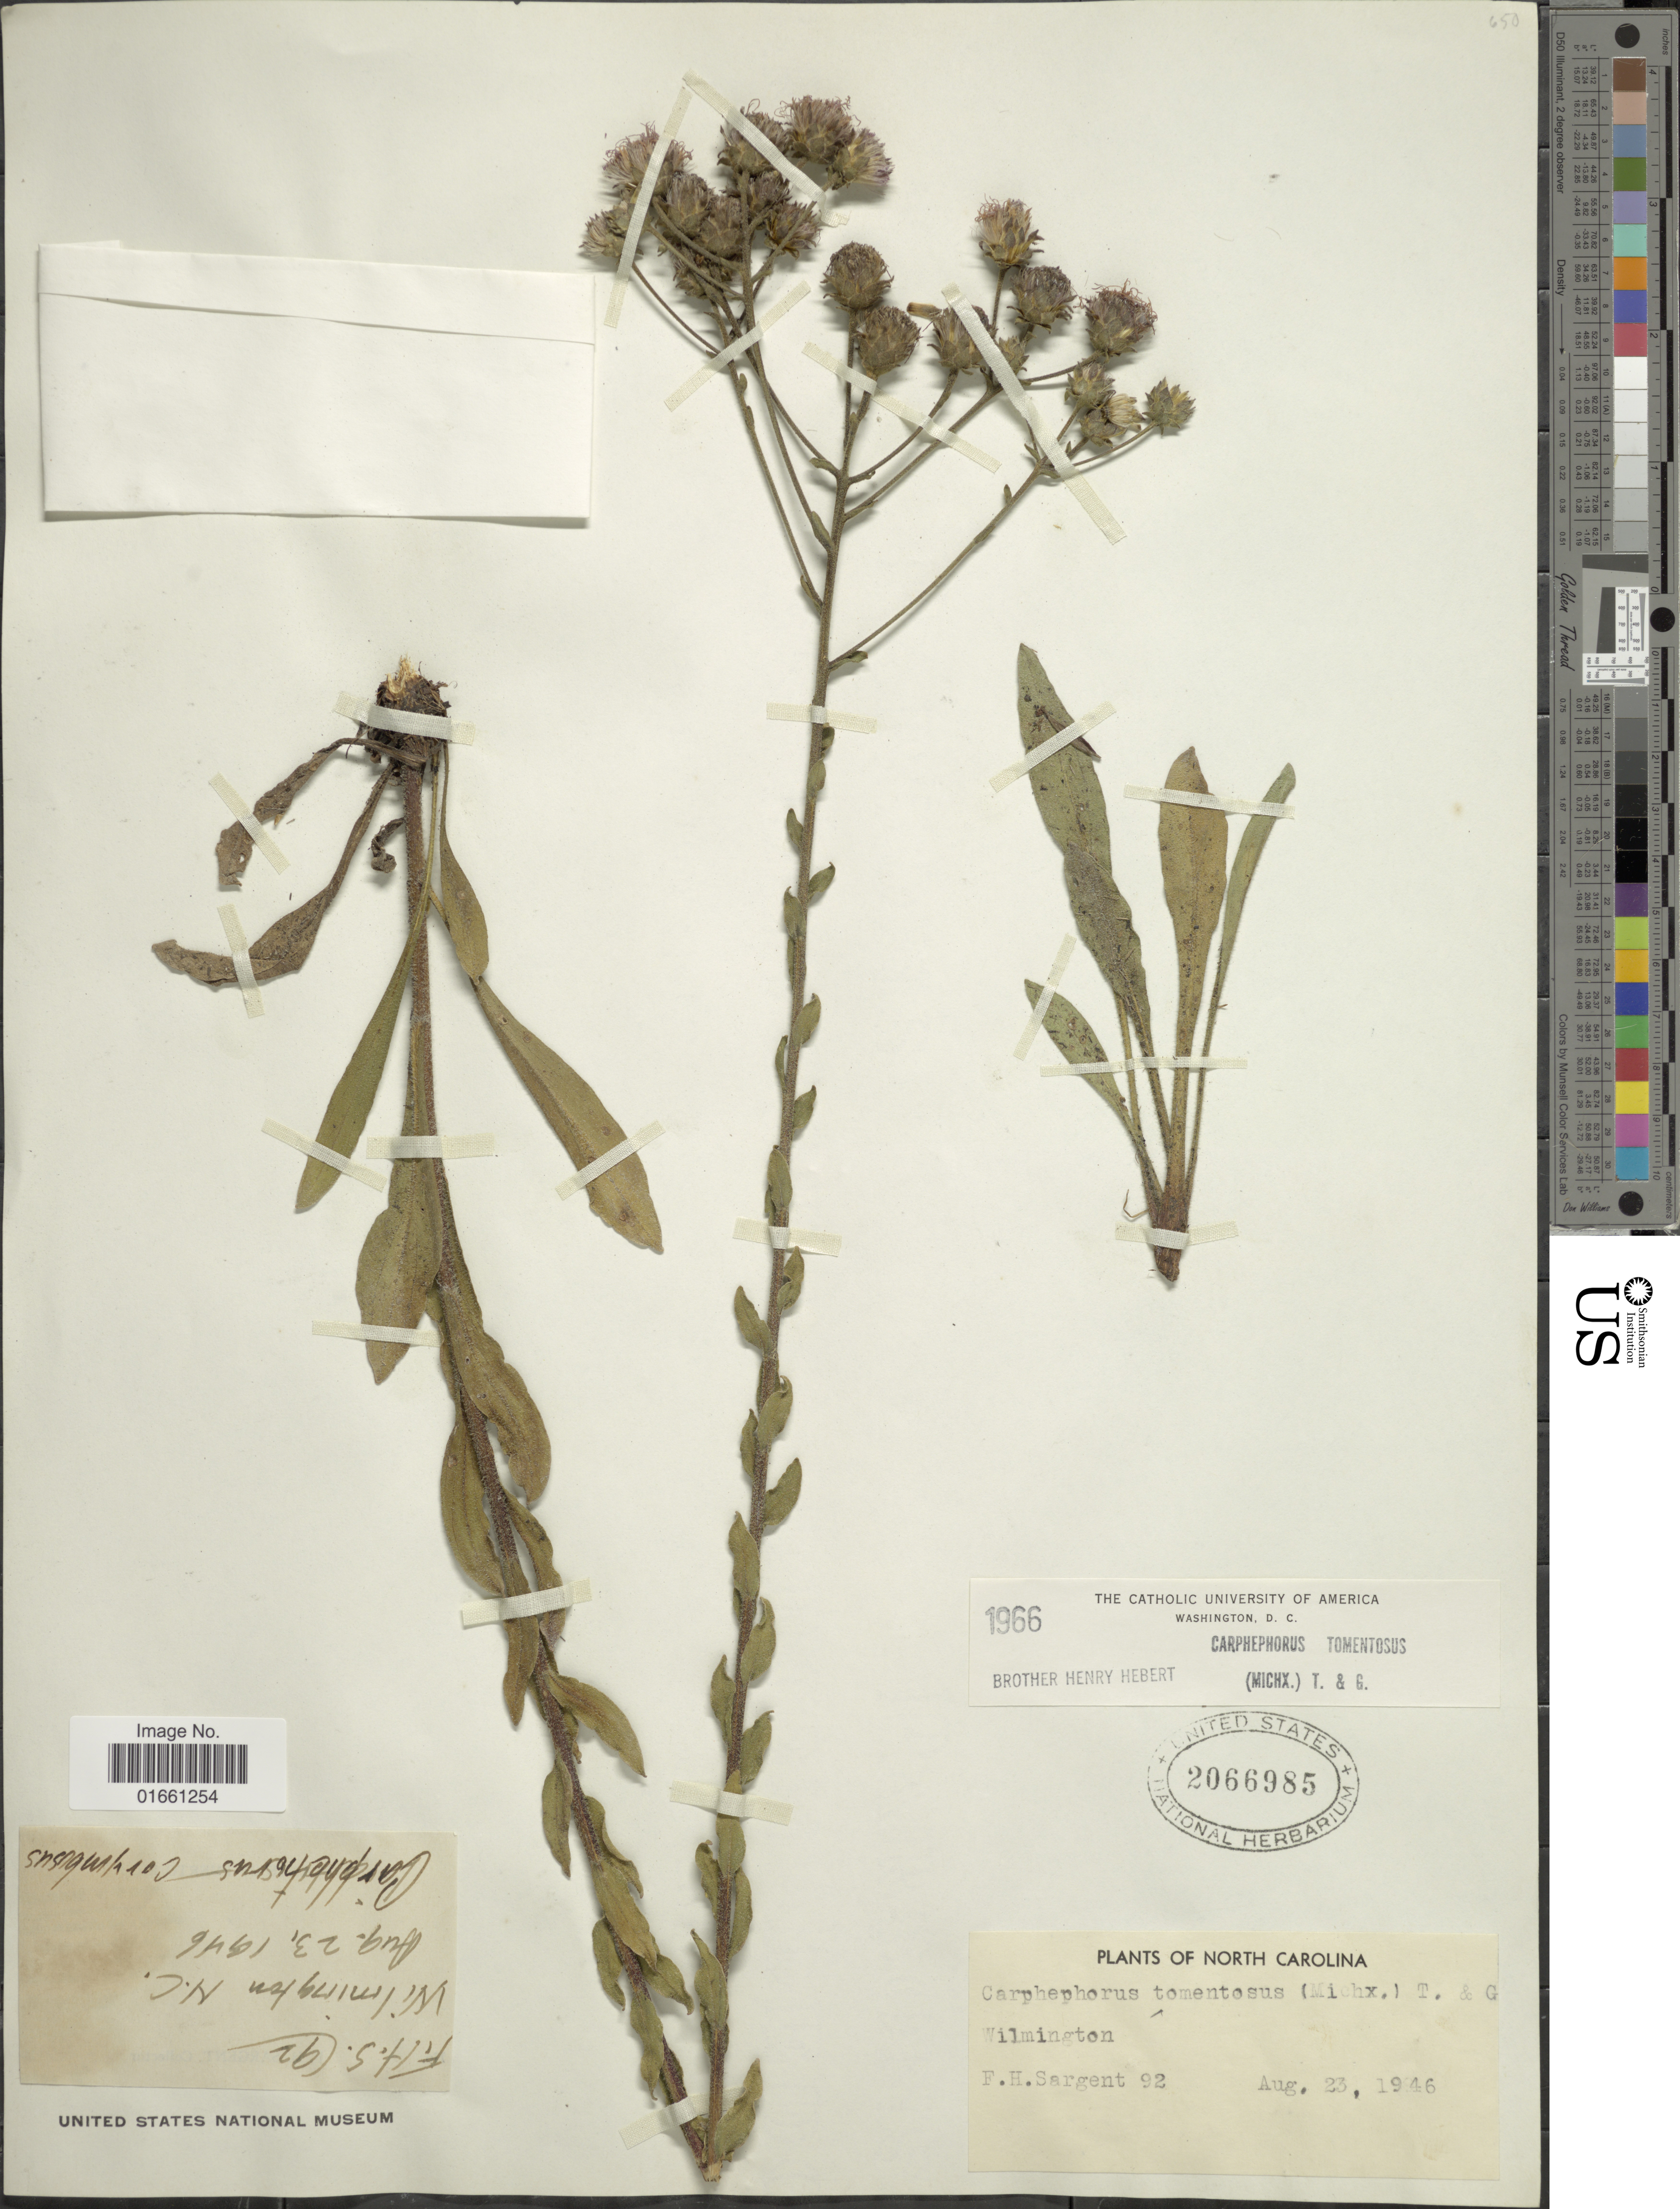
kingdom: Plantae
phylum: Tracheophyta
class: Magnoliopsida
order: Asterales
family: Asteraceae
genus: Carphephorus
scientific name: Carphephorus tomentosus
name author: (Michaux) Torr. & A. Gray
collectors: F. H. Sargent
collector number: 92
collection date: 1946-08-23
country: United States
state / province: North Carolina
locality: Wilmington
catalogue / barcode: US 2066985